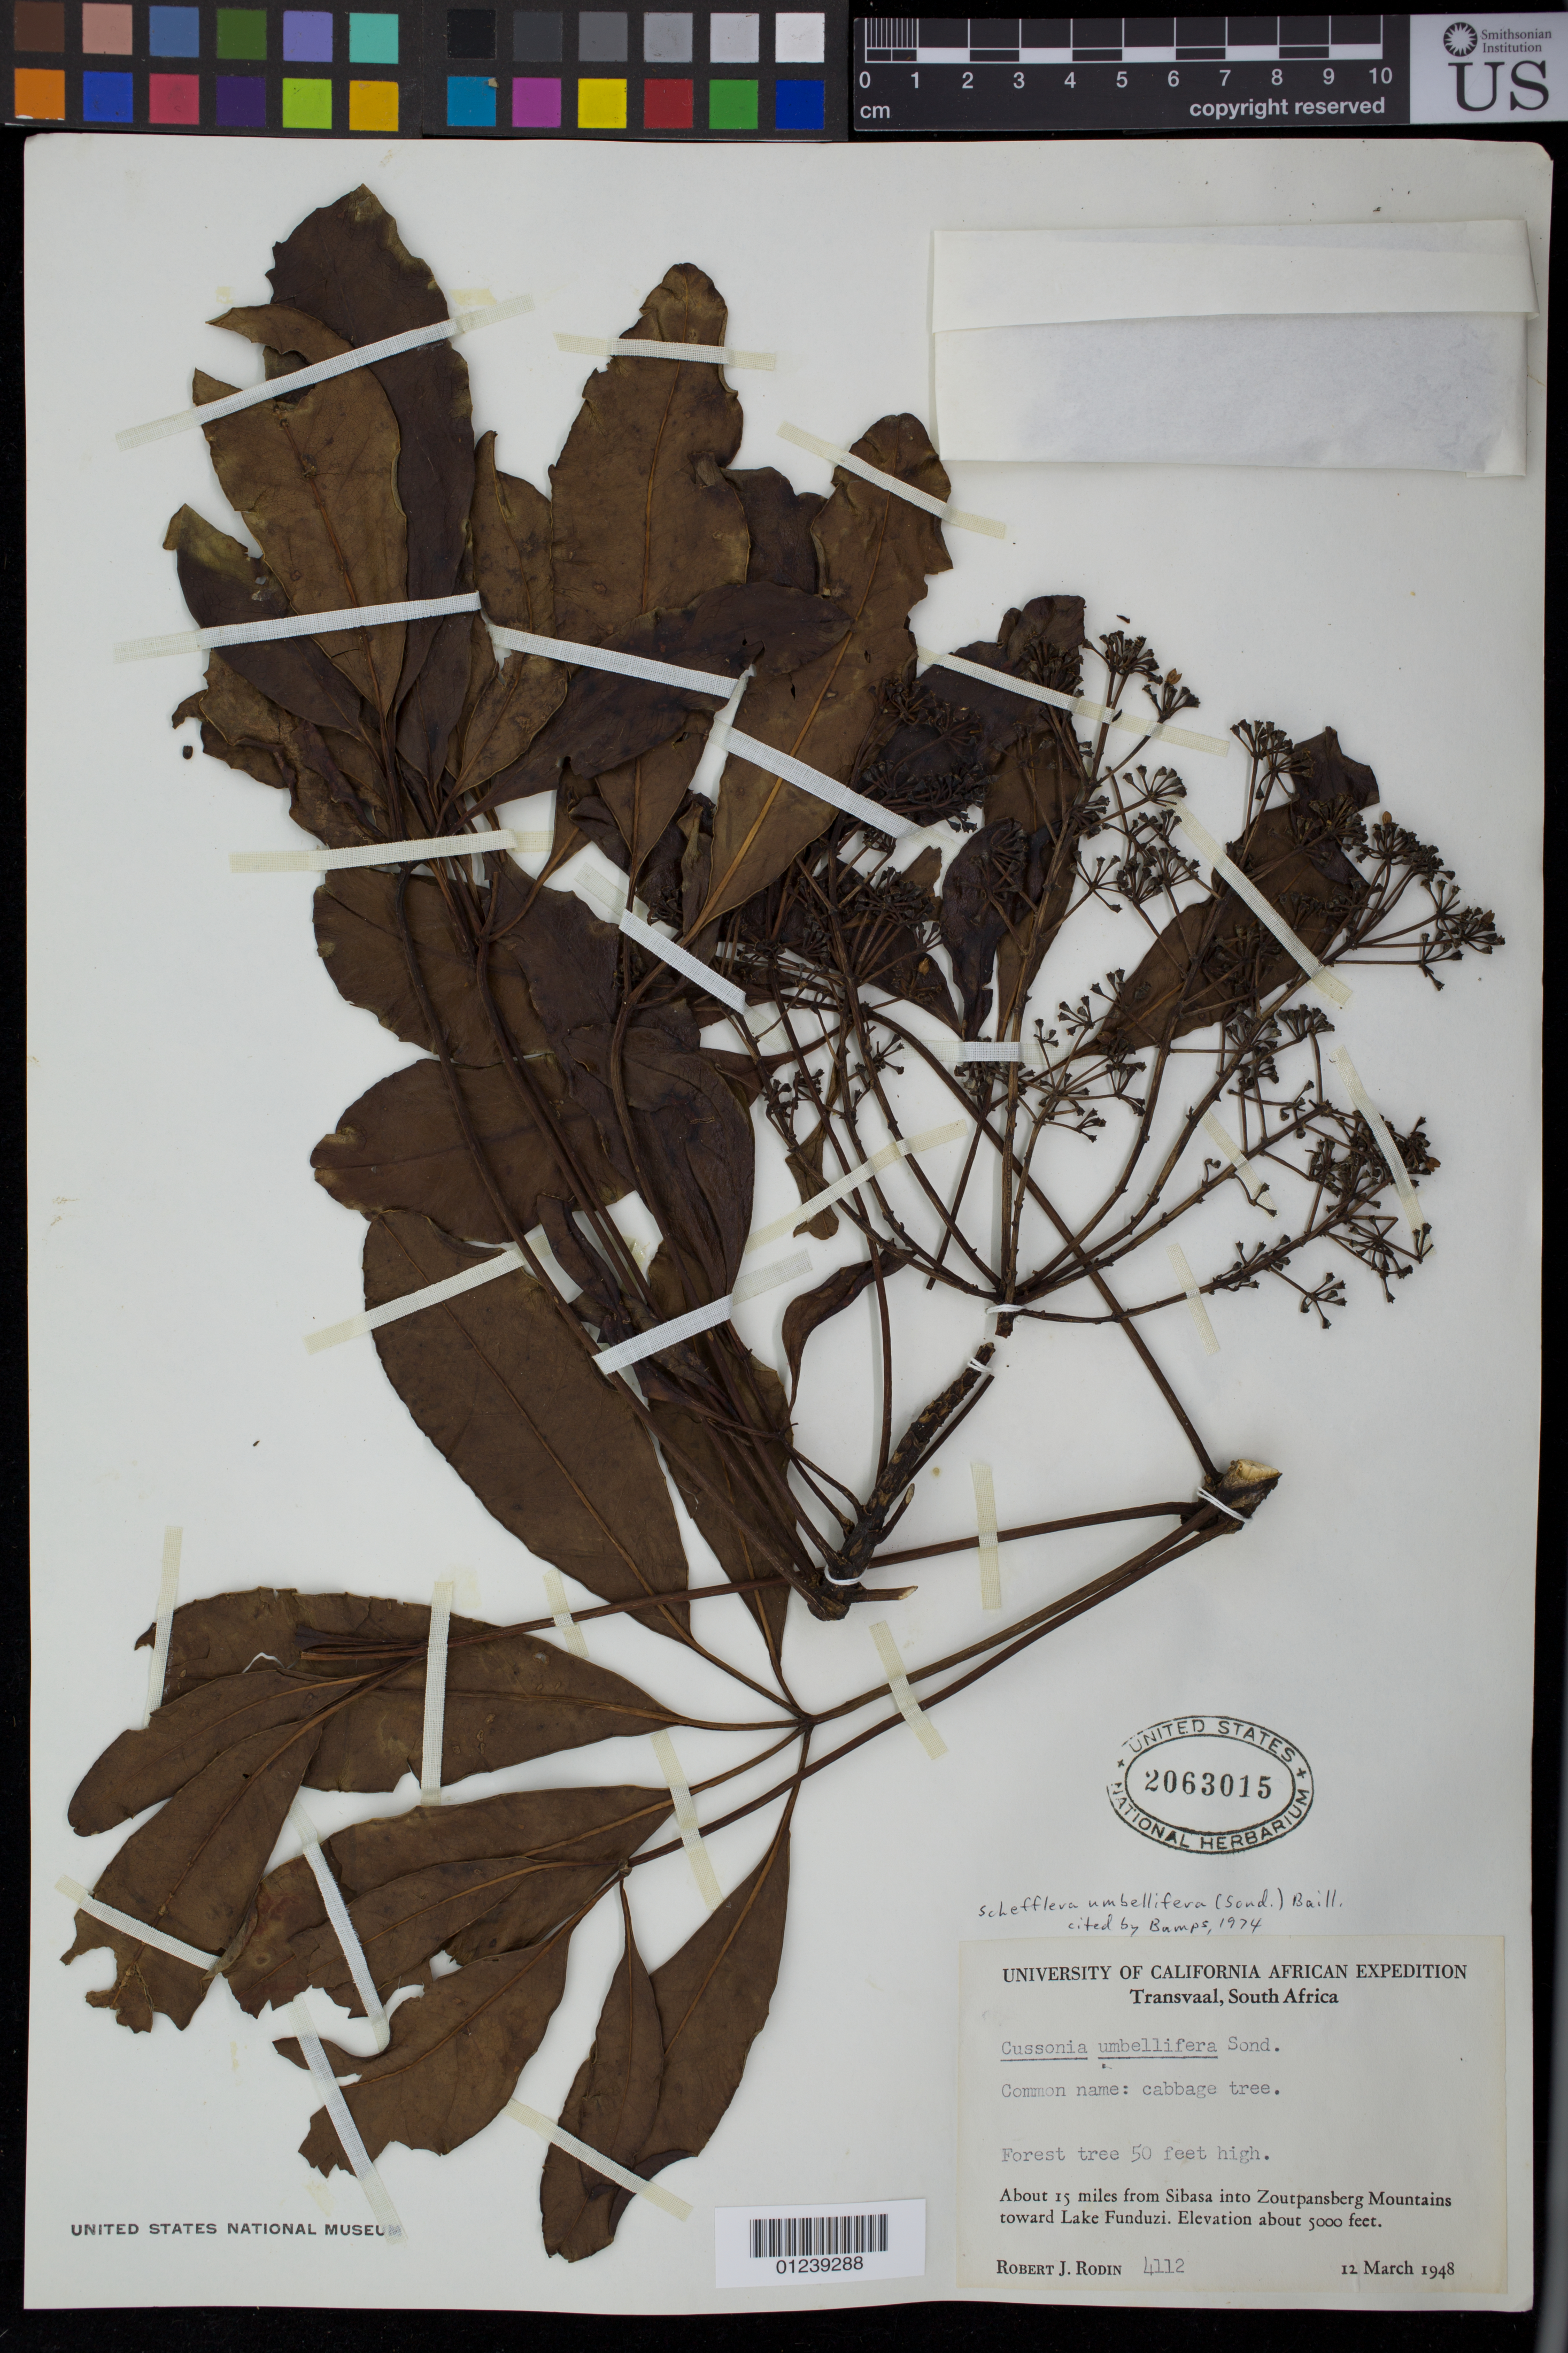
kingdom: Plantae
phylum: Tracheophyta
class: Magnoliopsida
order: Apiales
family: Araliaceae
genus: Schefflera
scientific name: Schefflera umbellifera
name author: (Sond.) Baill.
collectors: R. J. Rodin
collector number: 4112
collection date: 1948-03-12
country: South Africa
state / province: Limpopo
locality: About 15 miles from Sibasa into Zoutpansberg Mountains toward Lake Funduzi [Fundudzi], Transvaal.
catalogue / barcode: US 2063015